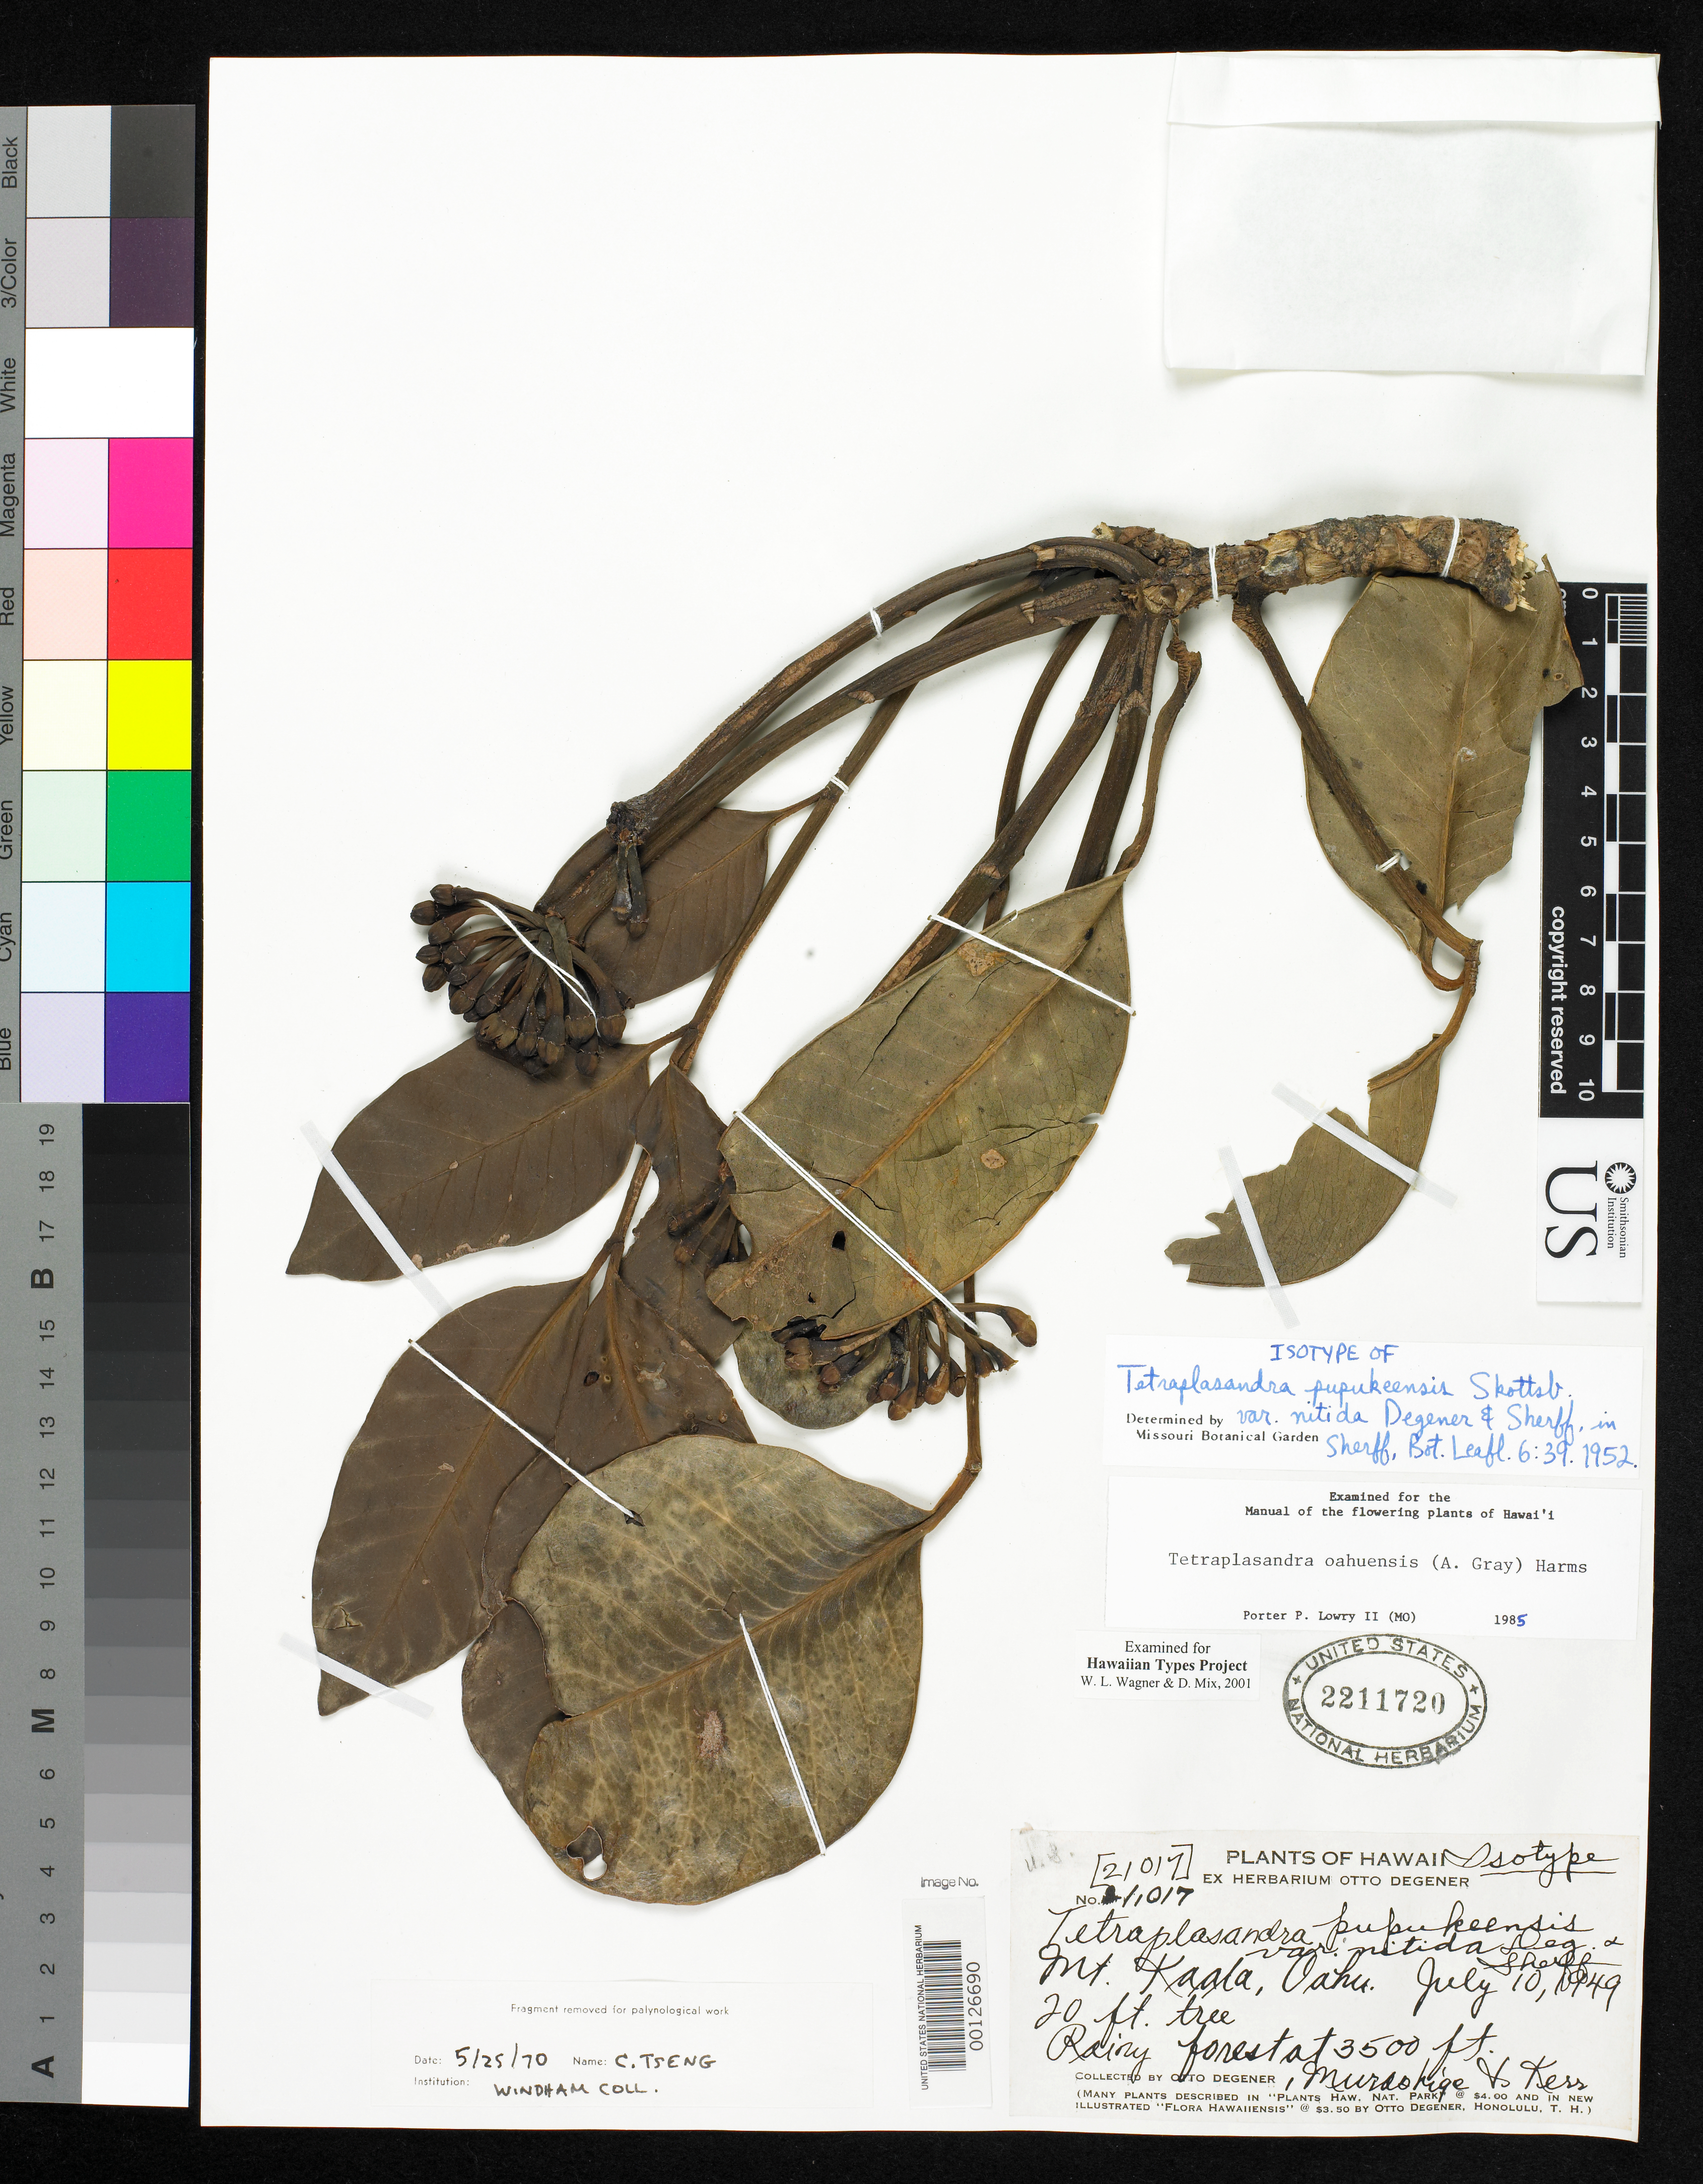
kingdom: Plantae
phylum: Tracheophyta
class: Magnoliopsida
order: Apiales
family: Araliaceae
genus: Tetraplasandra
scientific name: Tetraplasandra pupukeensis var. nitida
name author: O. Deg. & Sherff in Sherff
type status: Isotype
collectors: O. Degener, T. Murashige & M. Kerr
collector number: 21017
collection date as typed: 10 Jul 1949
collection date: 1949-07-10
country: United States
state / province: Hawaii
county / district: Honolulu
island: Oahu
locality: Mt. Kaala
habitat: Rainy forest.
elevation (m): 1067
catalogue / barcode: US 2211720